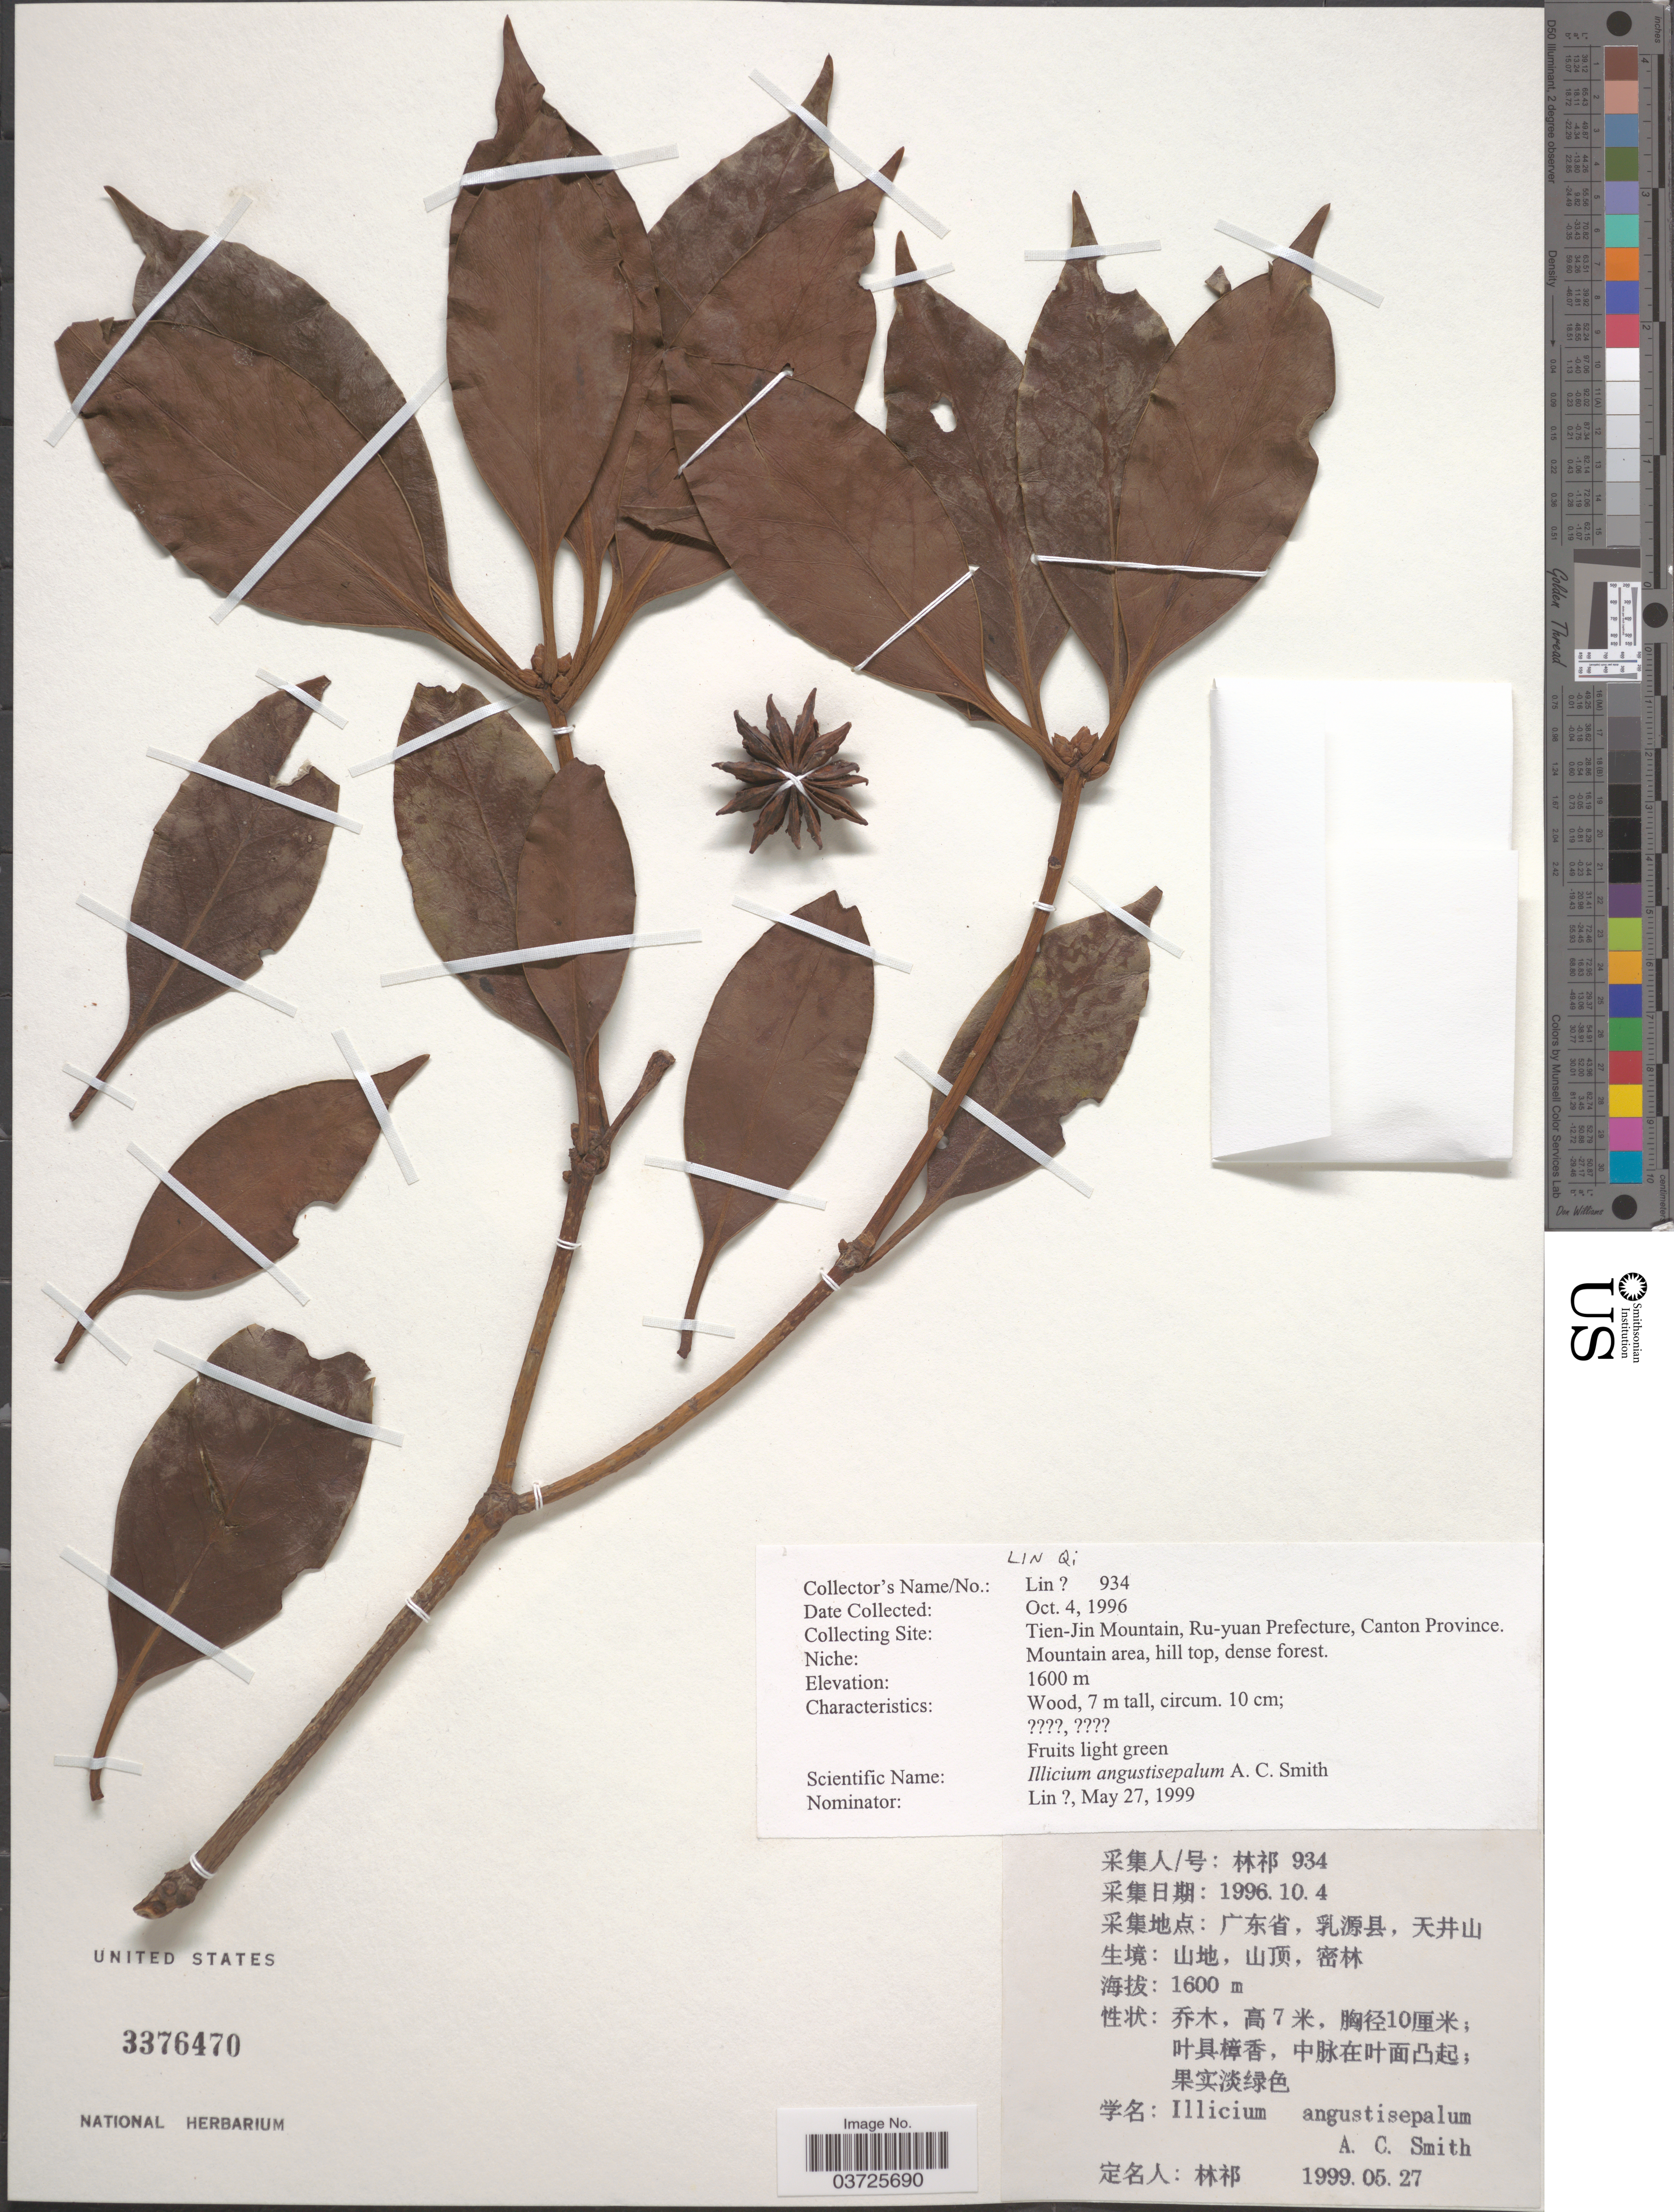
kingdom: Plantae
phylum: Tracheophyta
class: Magnoliopsida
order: Austrobaileyales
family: Schisandraceae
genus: Illicium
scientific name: Illicium angustisepalum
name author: A.C. Sm.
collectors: Lin Qi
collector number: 934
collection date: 1996-10-04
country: China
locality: Tien-Jin Mountain, Ru-yuan Prefecture, Canton Province. Mountain area, hill top.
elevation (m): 1600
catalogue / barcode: US 3376470